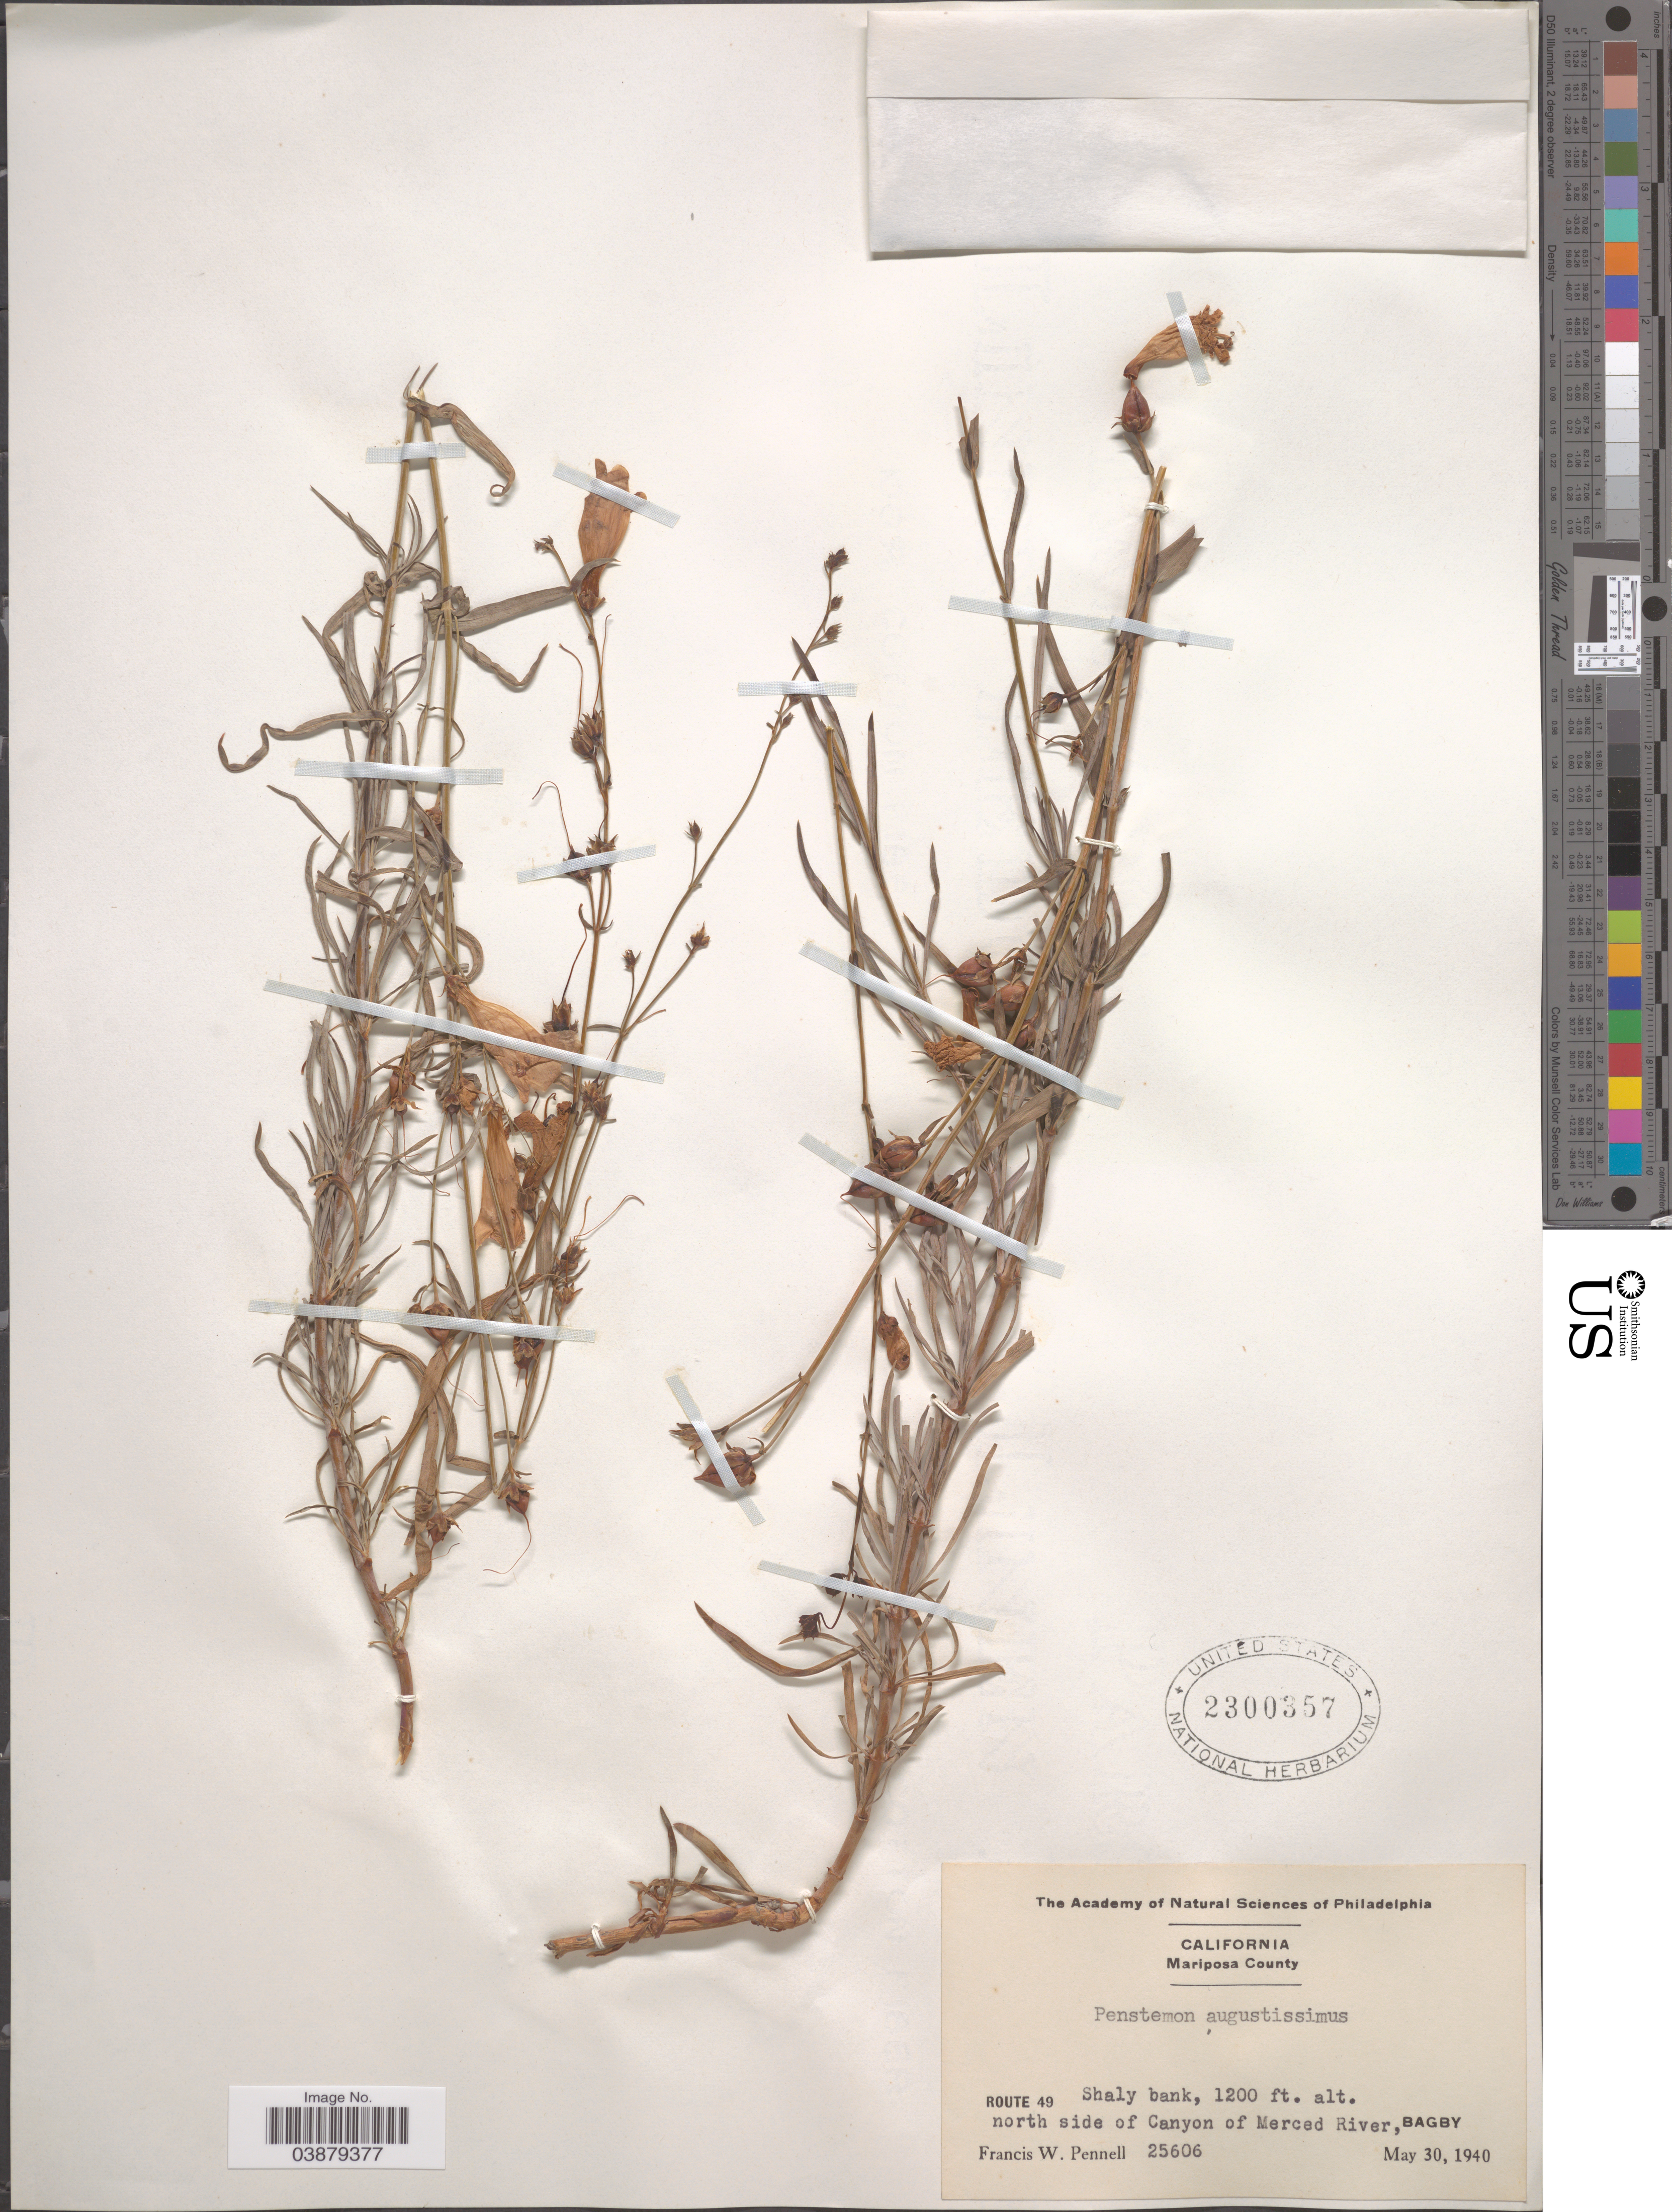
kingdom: Plantae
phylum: Tracheophyta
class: Magnoliopsida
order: Lamiales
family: Plantaginaceae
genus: Penstemon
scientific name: Penstemon sp.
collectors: F. W. Pennell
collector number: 25606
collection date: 1940-05-30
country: United States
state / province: California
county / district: Mariposa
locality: Mariposa County. Route 49. Shaly bank, north side of Canyon of Merced River, Bagby.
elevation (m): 366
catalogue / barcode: US 2300357